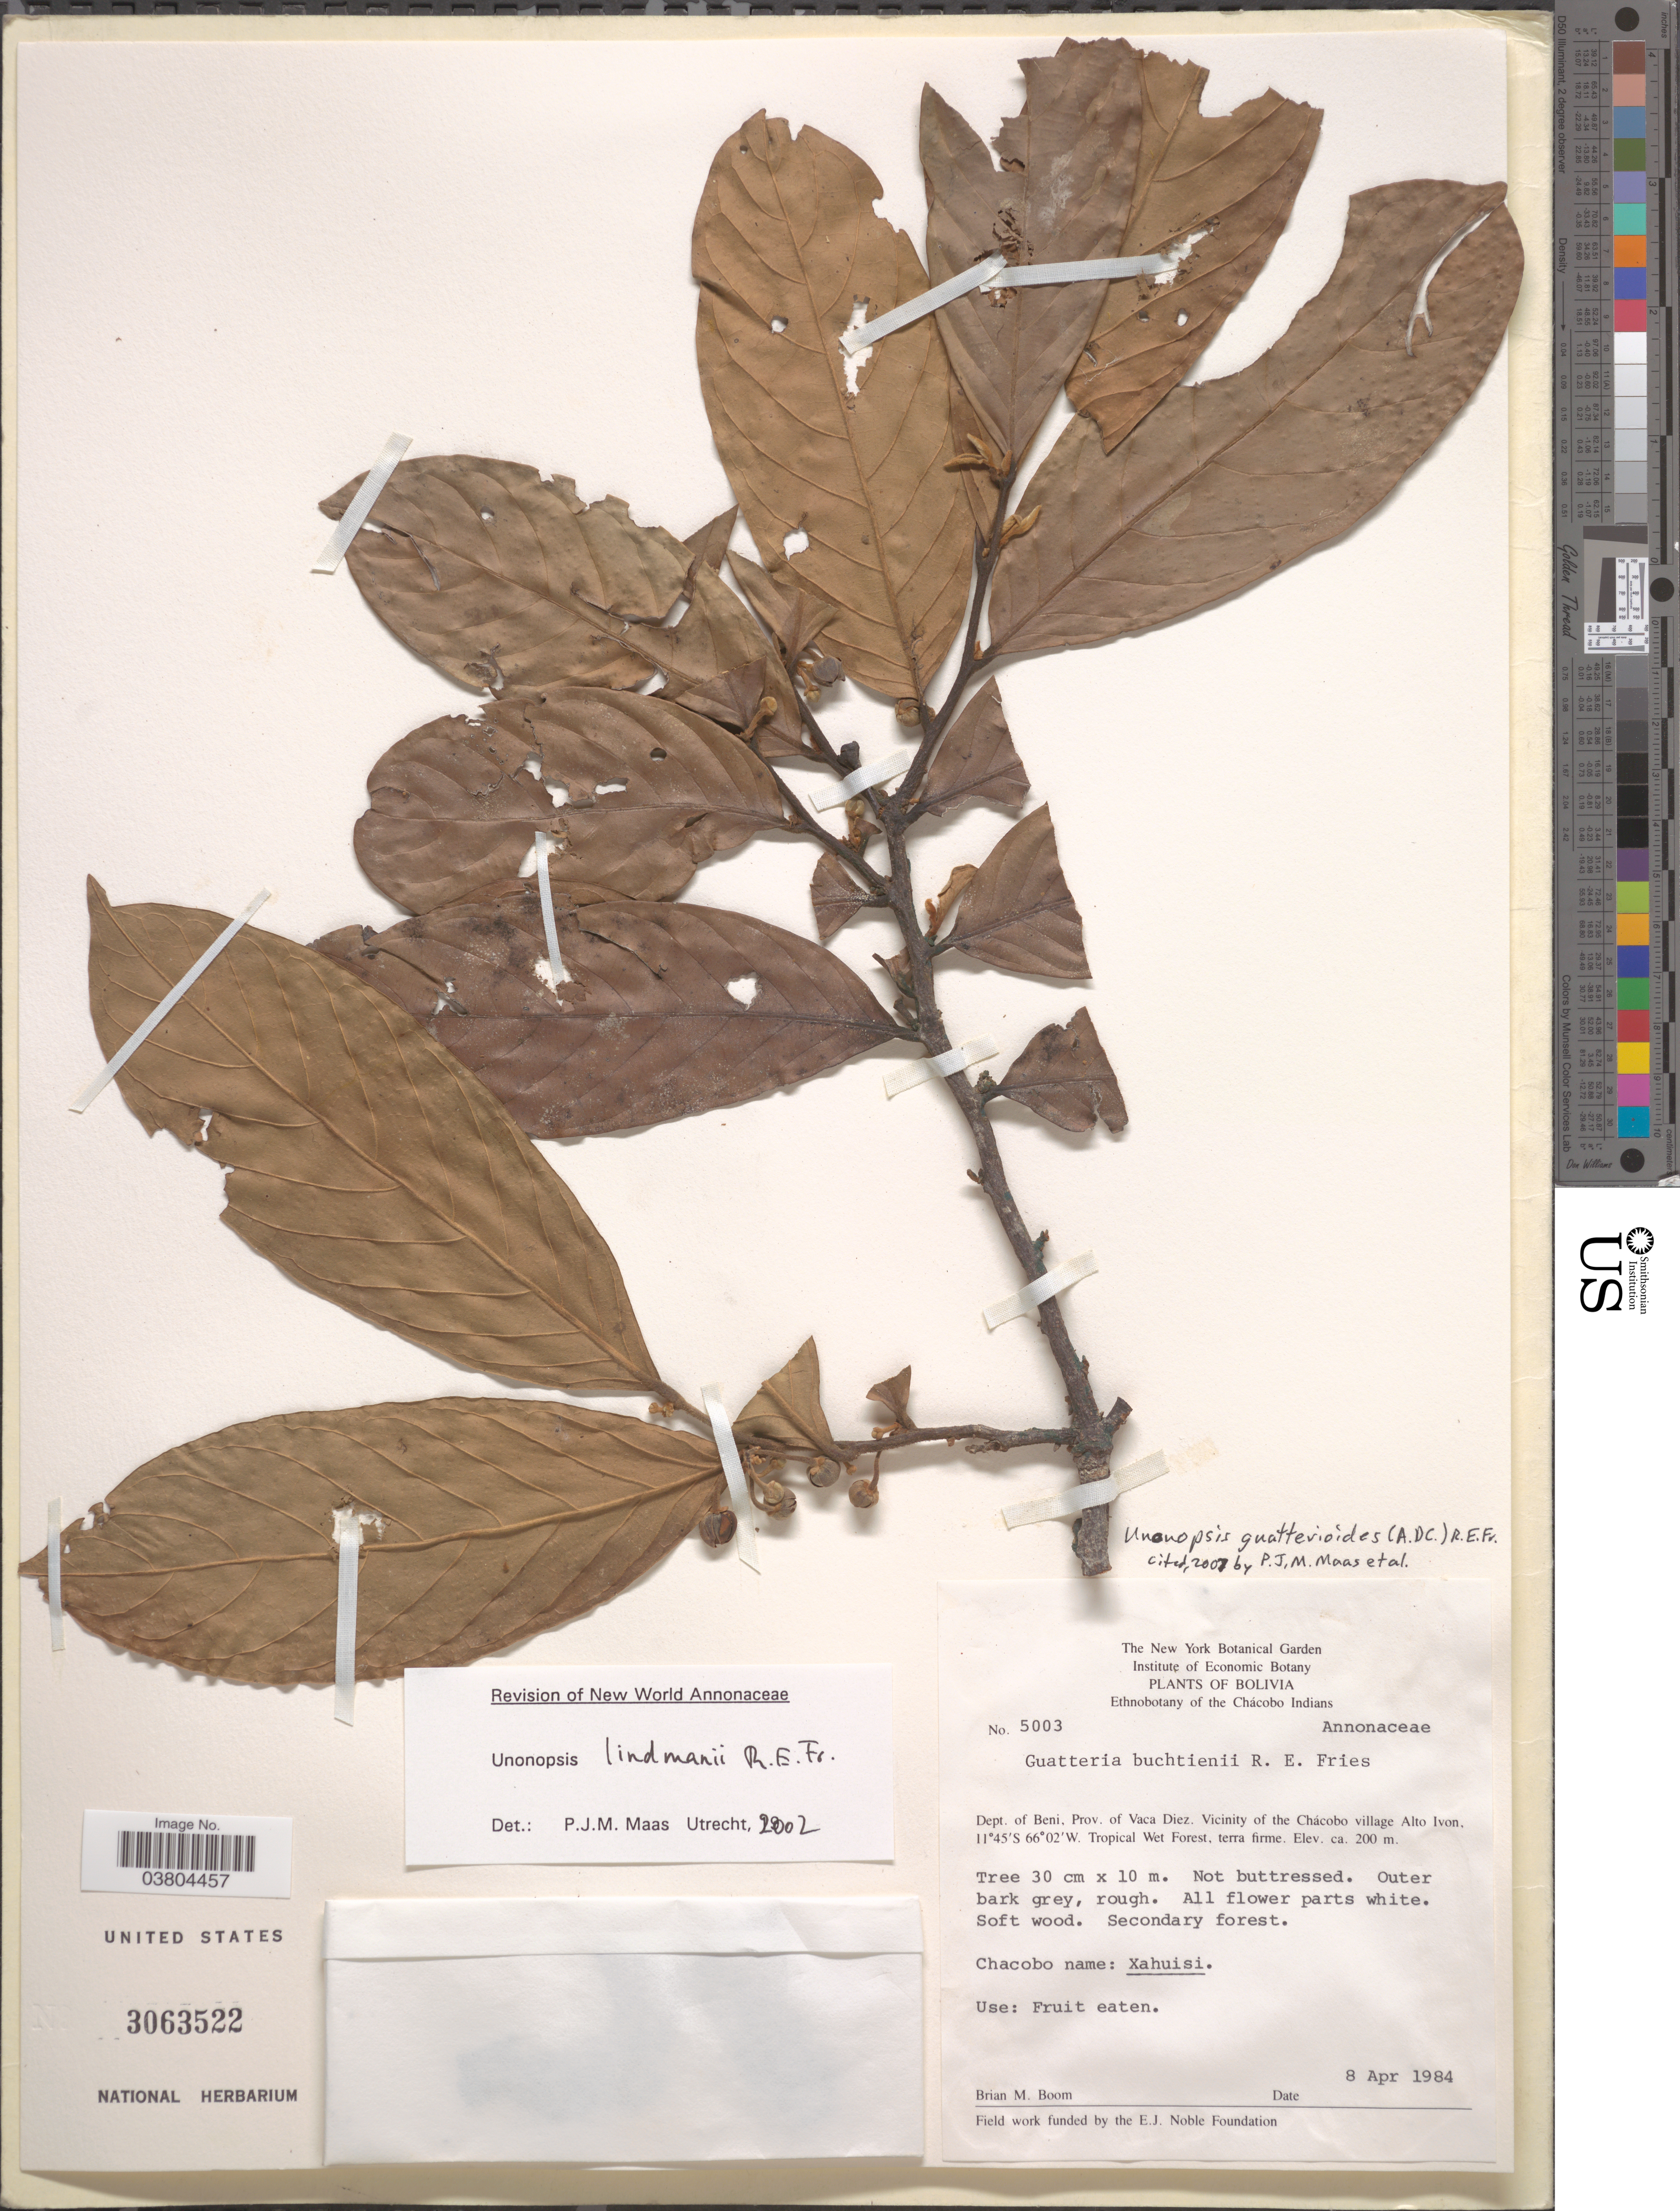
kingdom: Plantae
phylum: Tracheophyta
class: Magnoliopsida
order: Magnoliales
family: Annonaceae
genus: Unonopsis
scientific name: Unonopsis guatterioides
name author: (A. DC.) R.E. Fr.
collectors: B. M. Boom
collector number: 5003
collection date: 1984-04-08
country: Bolivia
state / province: Beni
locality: Dept. Beni, Prov. Vaca Diez. Vicinity of the Chácobo village Alto Ivan. Tropical Wet Forest, terra firme.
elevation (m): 200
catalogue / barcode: US 3063522